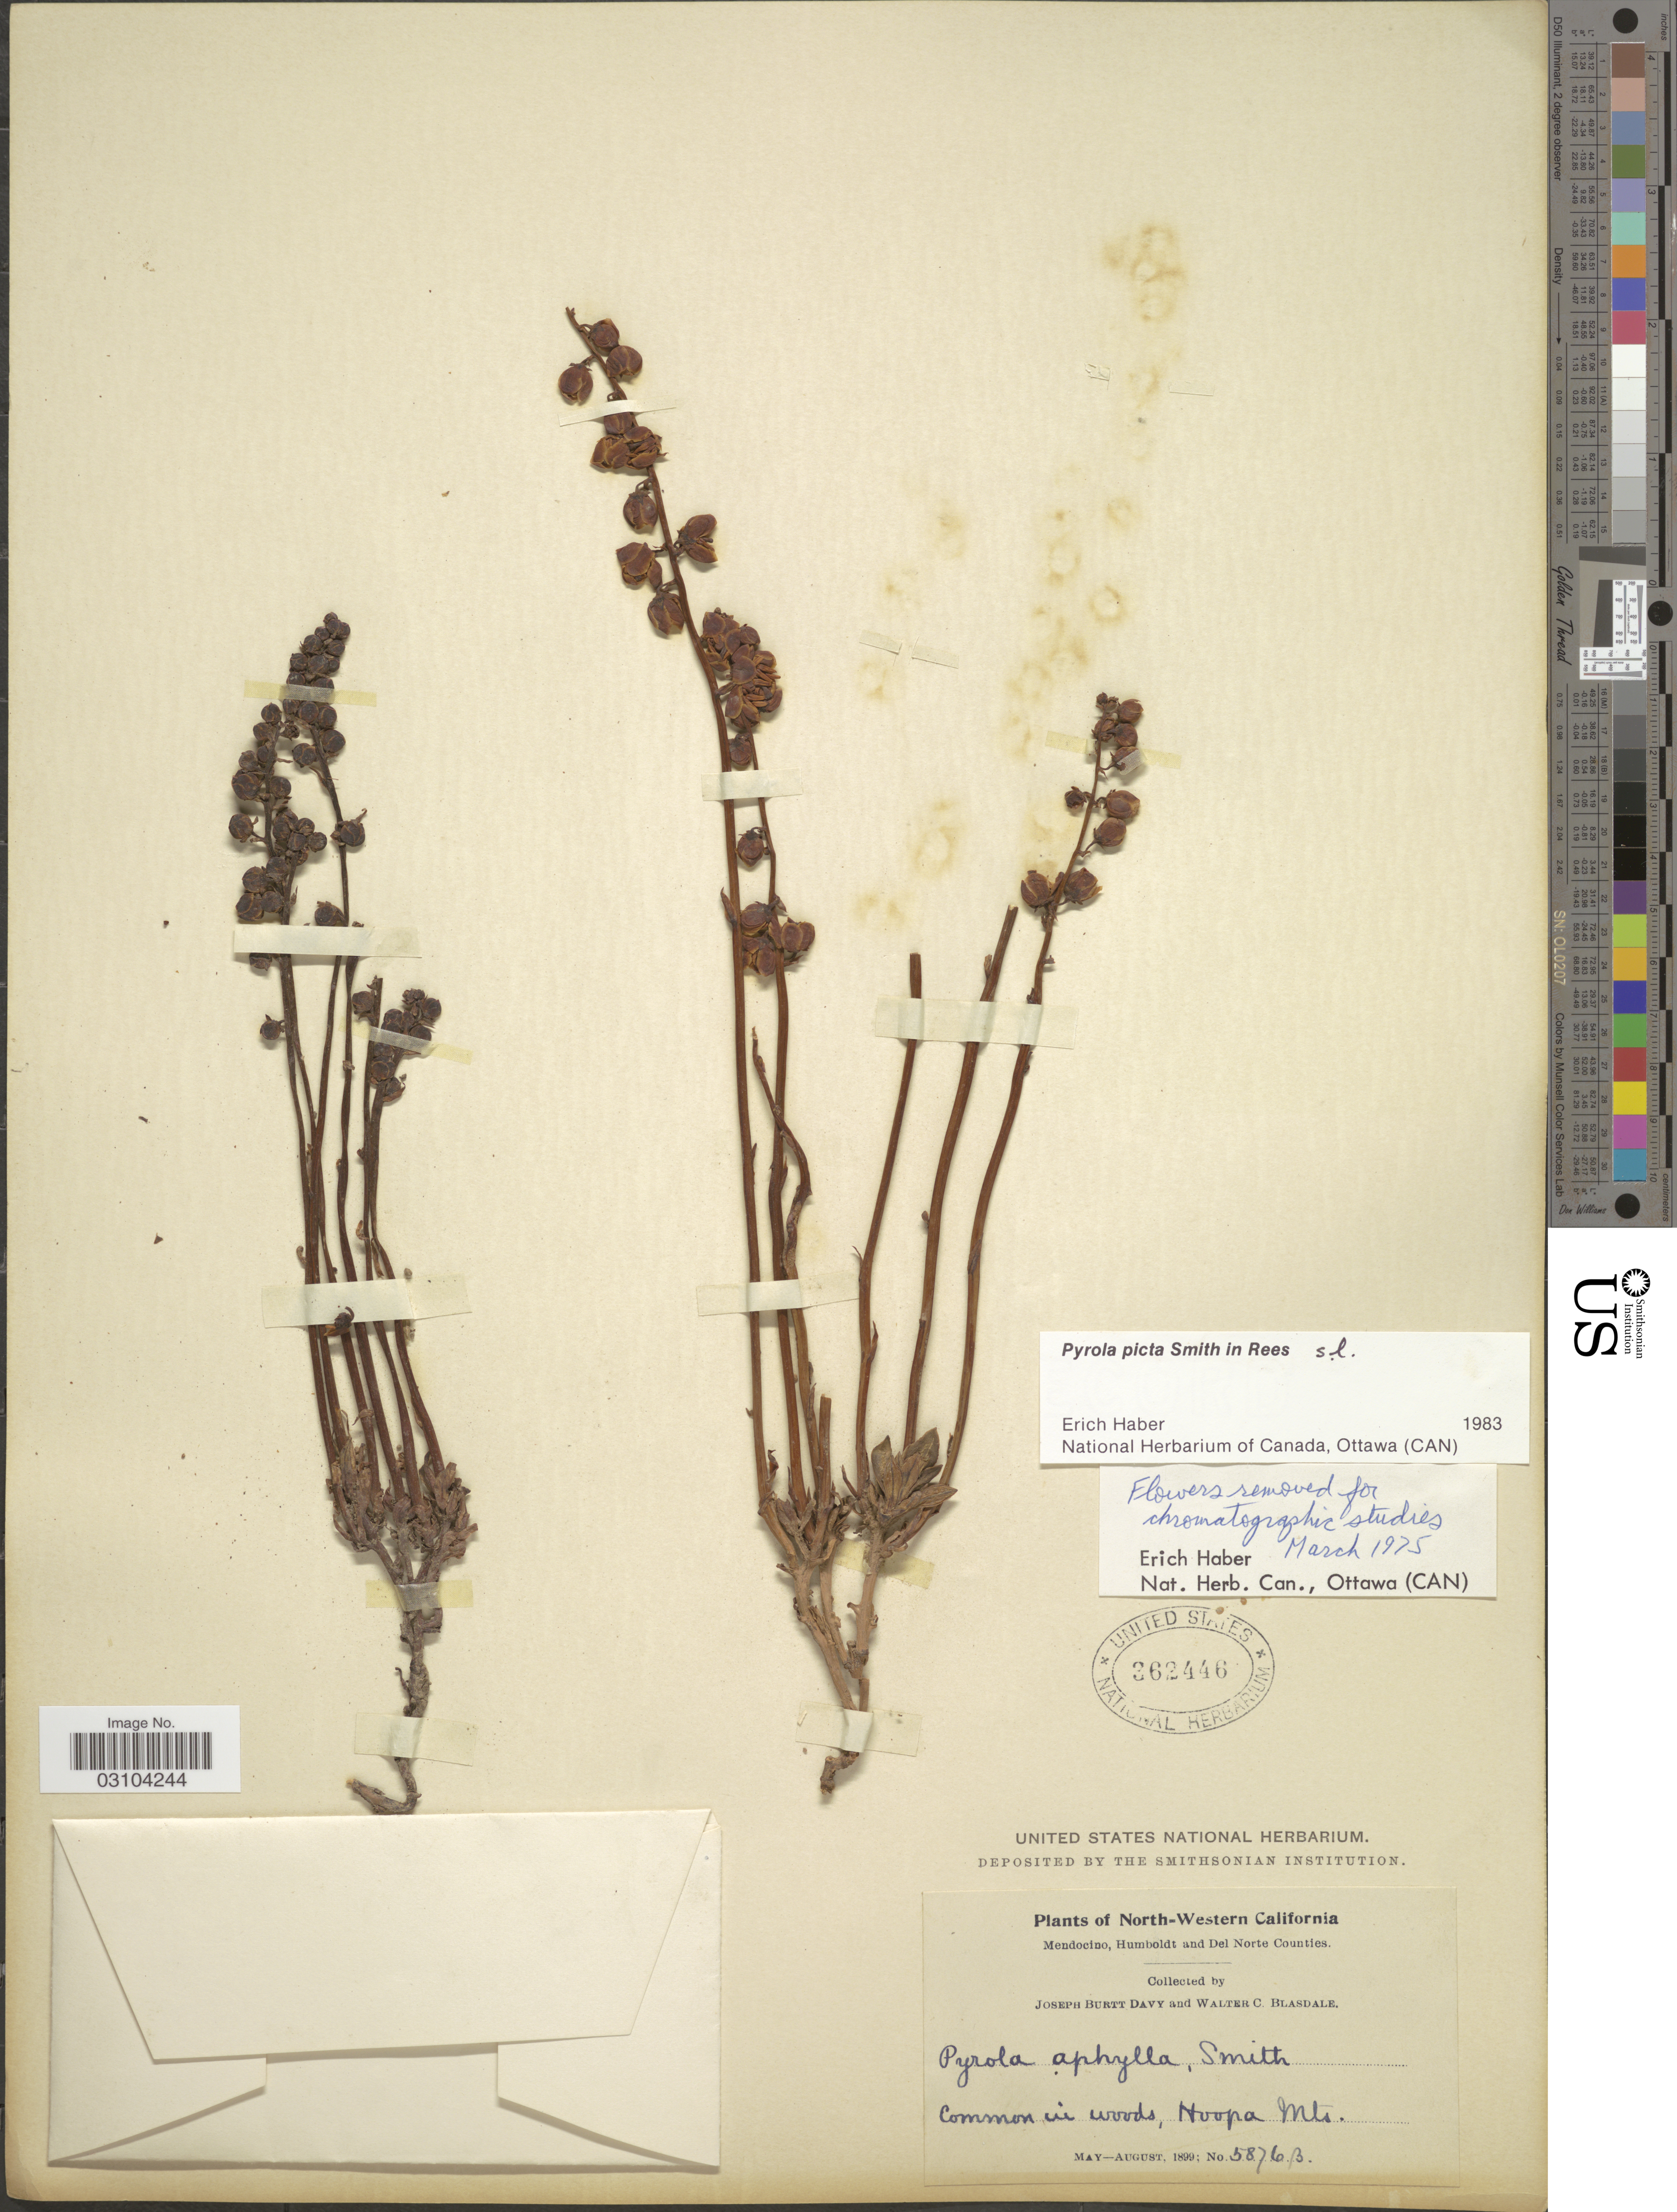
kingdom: Plantae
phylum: Tracheophyta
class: Magnoliopsida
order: Ericales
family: Ericaceae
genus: Pyrola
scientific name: Pyrola picta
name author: Sm. in Rees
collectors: J. Burtt Davy & W. Blasdale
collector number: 5876B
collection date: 1899-05/1899-08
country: United States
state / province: California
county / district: Mendocino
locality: North-Western California. Mendocino, Humboldt and Del Norte Counties. Hoopa Mts.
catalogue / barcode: US 362446